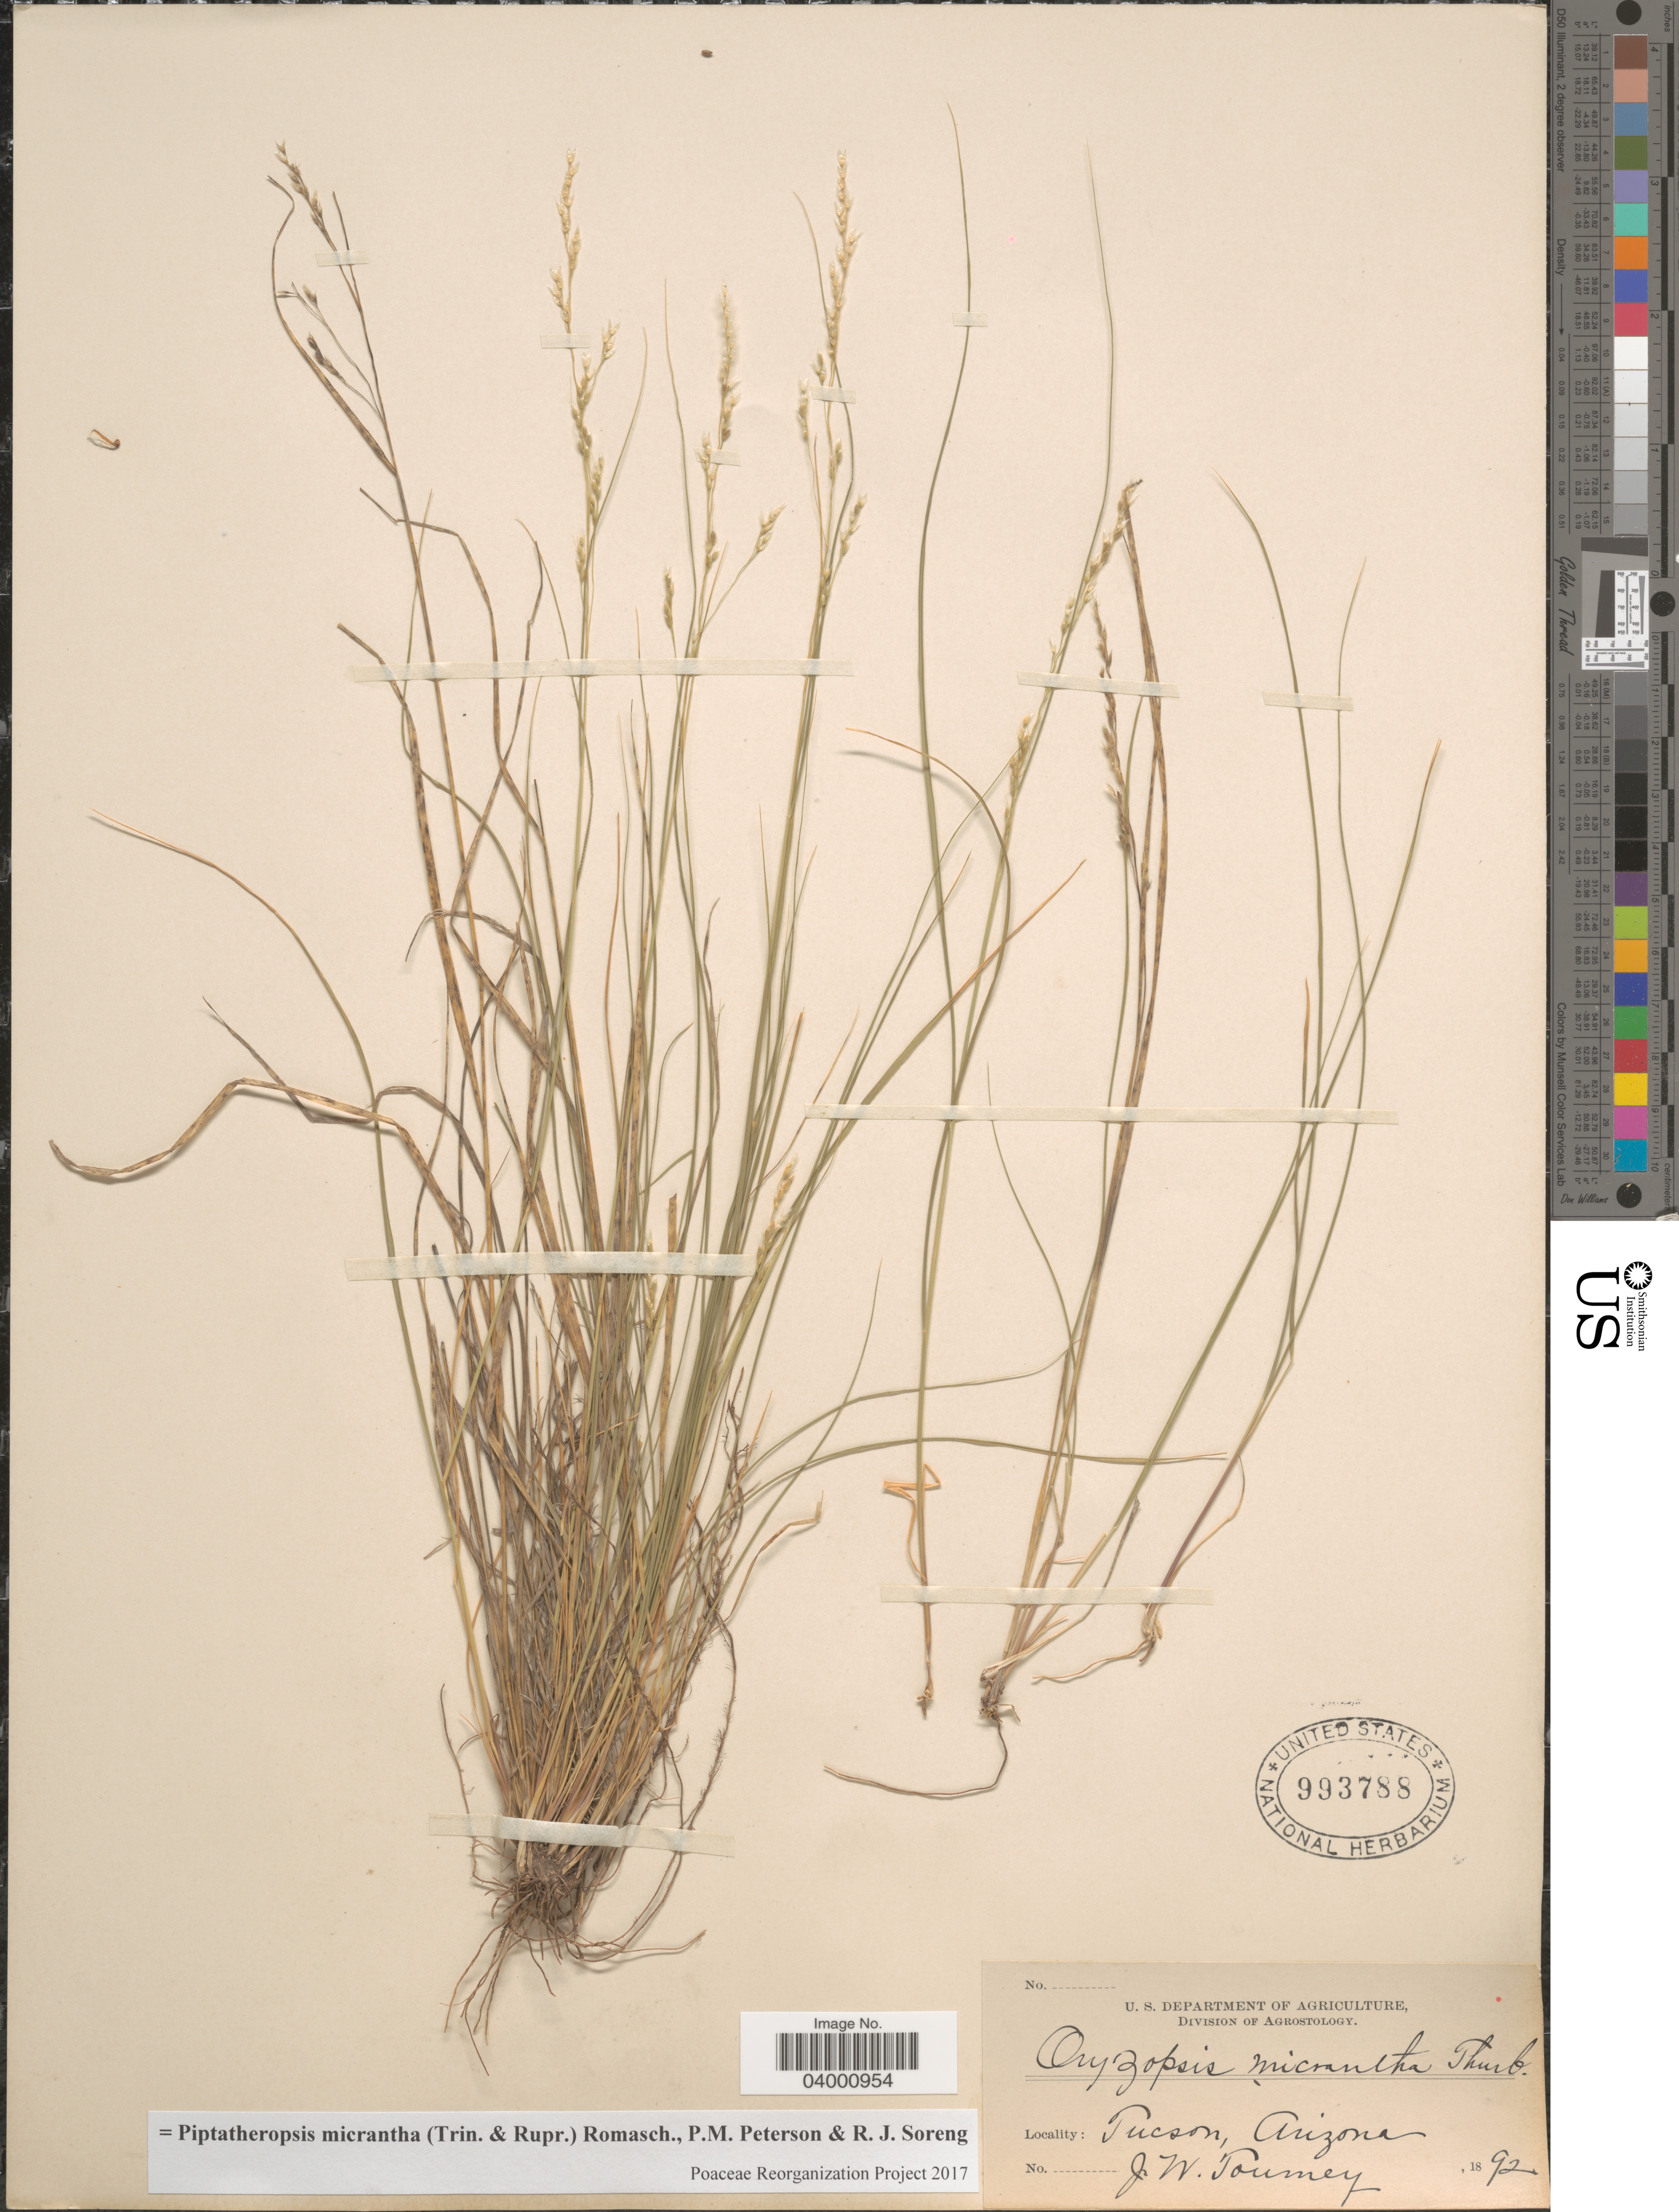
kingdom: Plantae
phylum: Tracheophyta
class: Liliopsida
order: Poales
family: Poaceae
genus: Piptatheropsis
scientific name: Piptatheropsis micrantha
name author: (Trin. & Rupr.) Romasch.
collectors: J. W. Toumey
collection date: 1892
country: United States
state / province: Arizona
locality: Tucson.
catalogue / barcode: US 993788